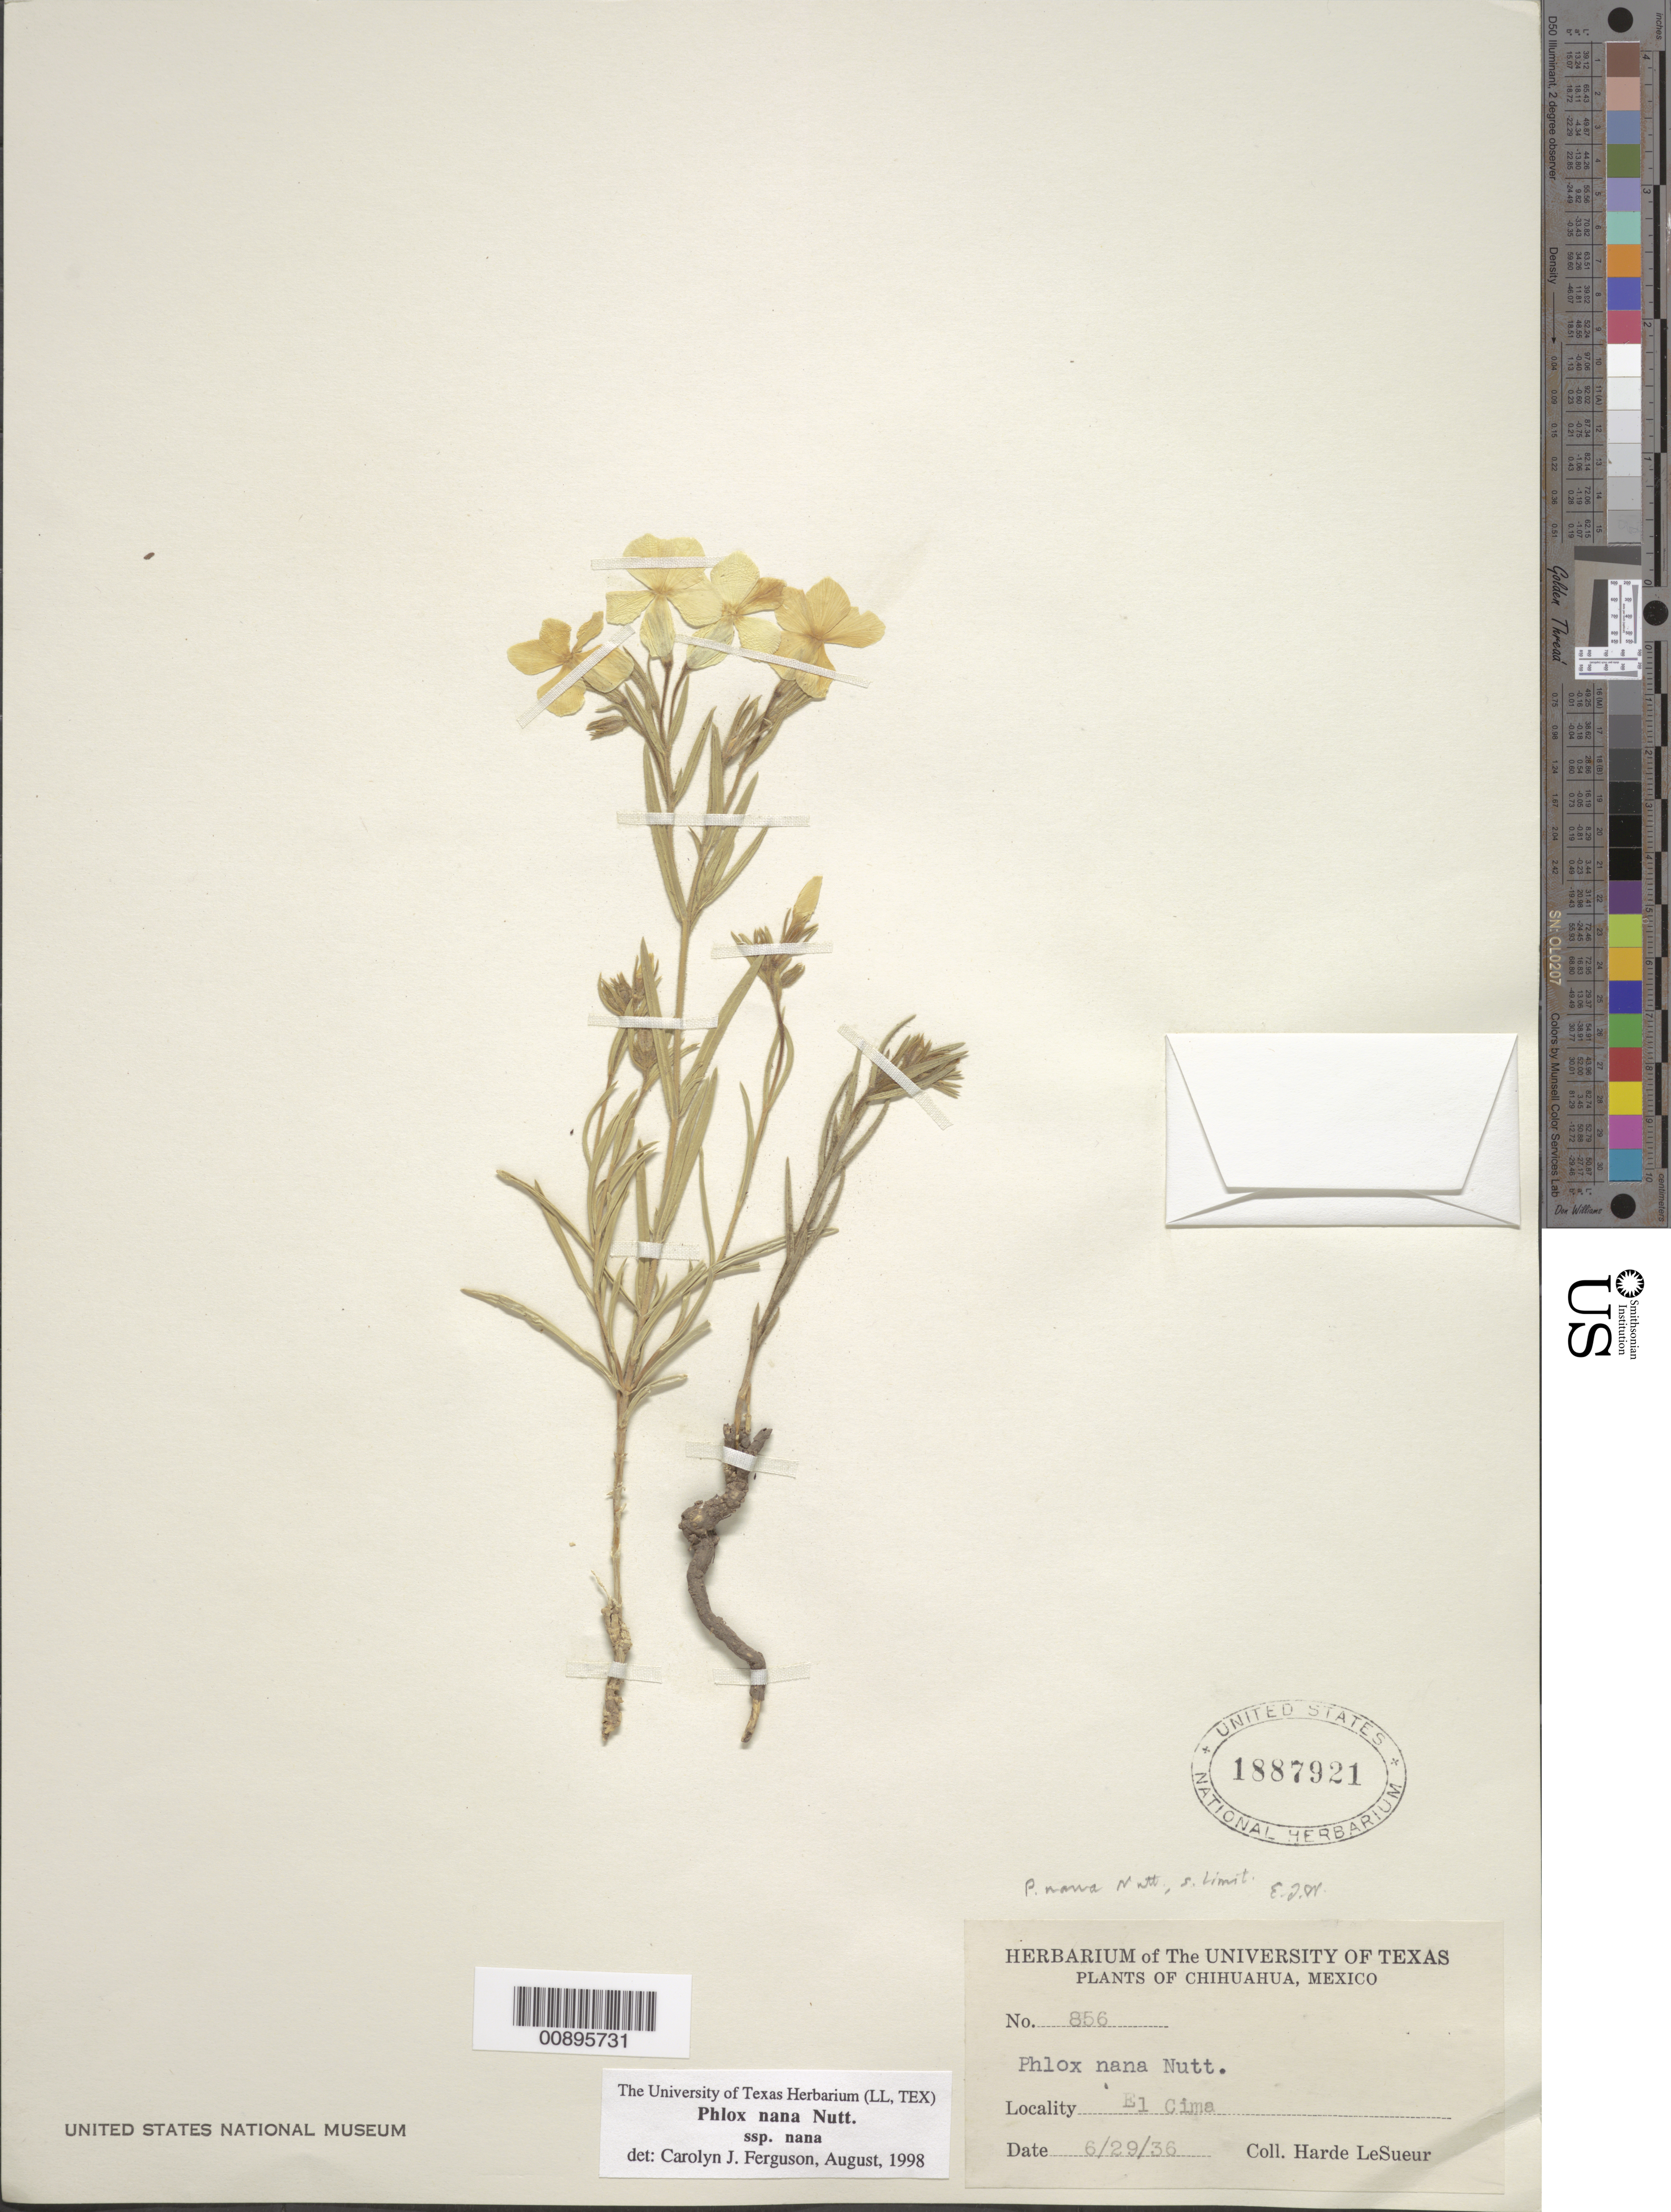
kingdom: Plantae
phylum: Tracheophyta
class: Magnoliopsida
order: Ericales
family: Polemoniaceae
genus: Phlox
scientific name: Phlox nana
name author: Nutt.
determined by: Mayfield, M. H.; Ferguson, C. J.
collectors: D. H. LeSueur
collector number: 856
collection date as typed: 29 Jun 1936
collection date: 1936-06-29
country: Mexico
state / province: Chihuahua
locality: El Cima, Chihuahua.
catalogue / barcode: US 1887921